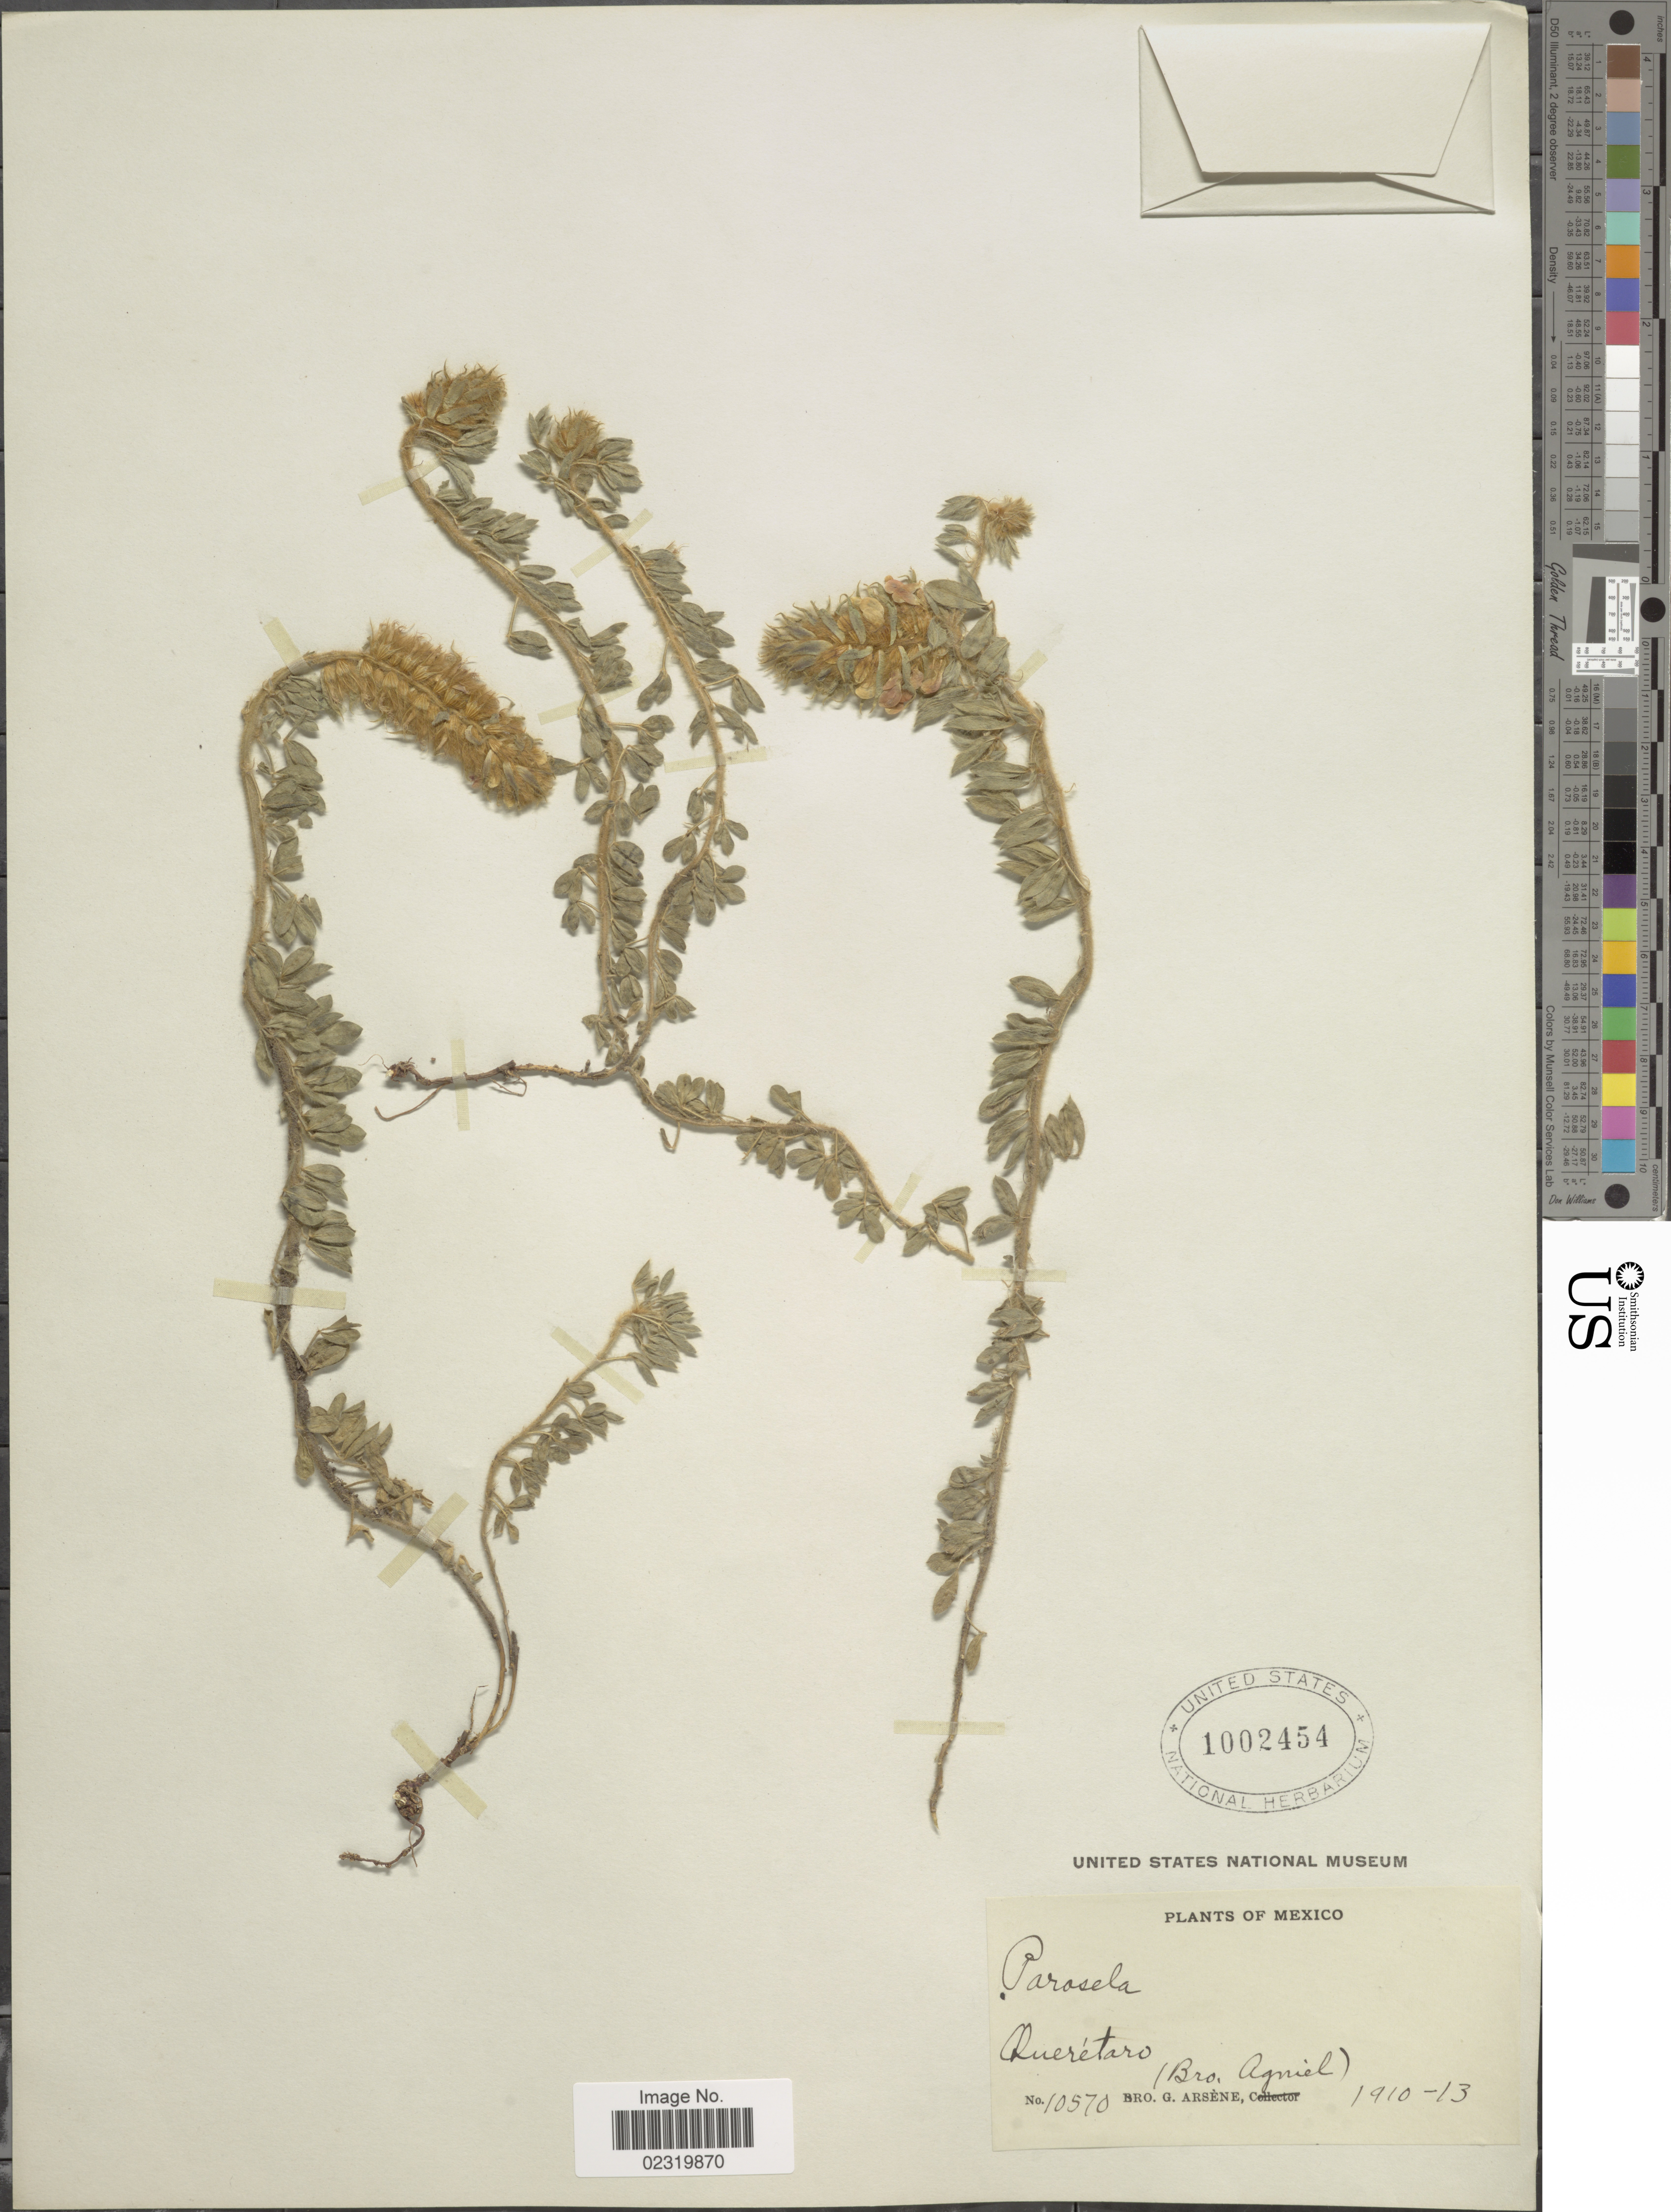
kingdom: Plantae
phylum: Tracheophyta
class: Magnoliopsida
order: Fabales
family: Fabaceae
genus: Dalea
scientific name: Dalea prostrata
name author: Ortega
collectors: Bro. Agniel & Bro. G. Arsène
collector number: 10570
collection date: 1910/1913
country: Mexico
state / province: Querétaro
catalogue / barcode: US 1002454